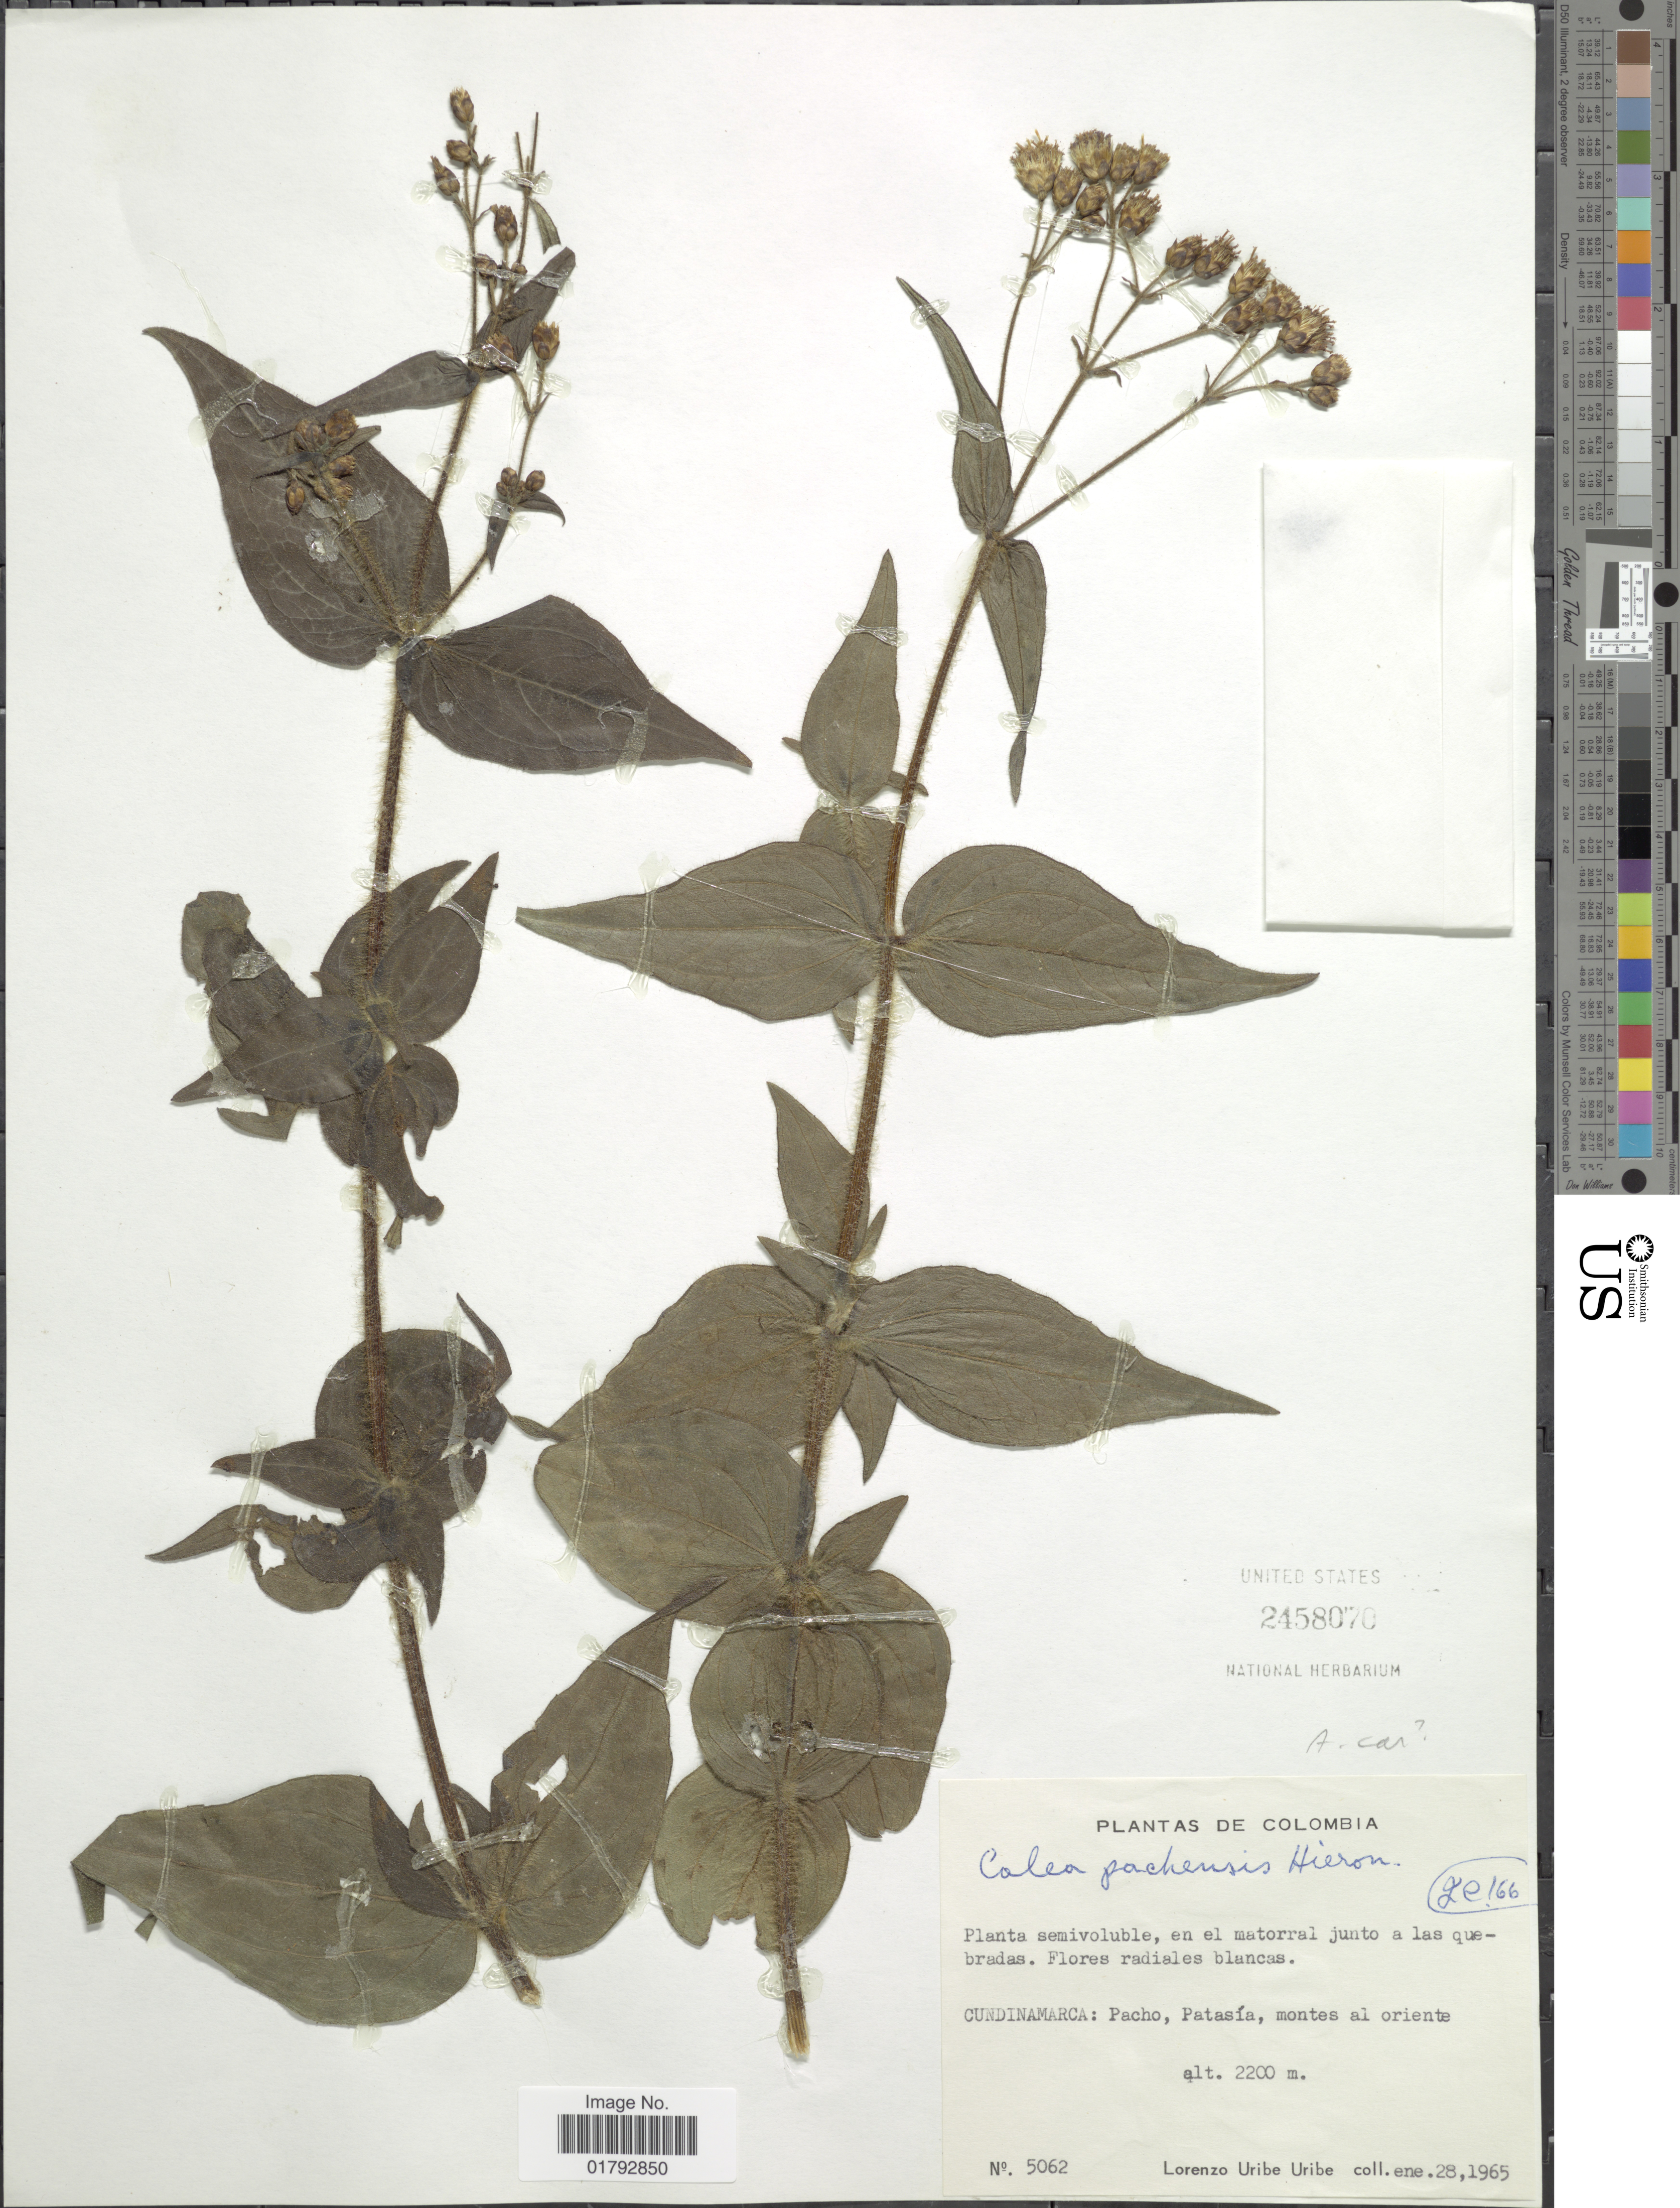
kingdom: Plantae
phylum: Tracheophyta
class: Magnoliopsida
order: Asterales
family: Asteraceae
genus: Alloispermum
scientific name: Alloispermum caracasanum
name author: (Kunth) H. Rob.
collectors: L. Uribe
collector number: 5062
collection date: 1965-01-28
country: Colombia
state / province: Cundinamarca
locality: Cundinamarca: Pacho, Pastasia, montes al oriente.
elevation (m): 2200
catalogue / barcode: US 2458070